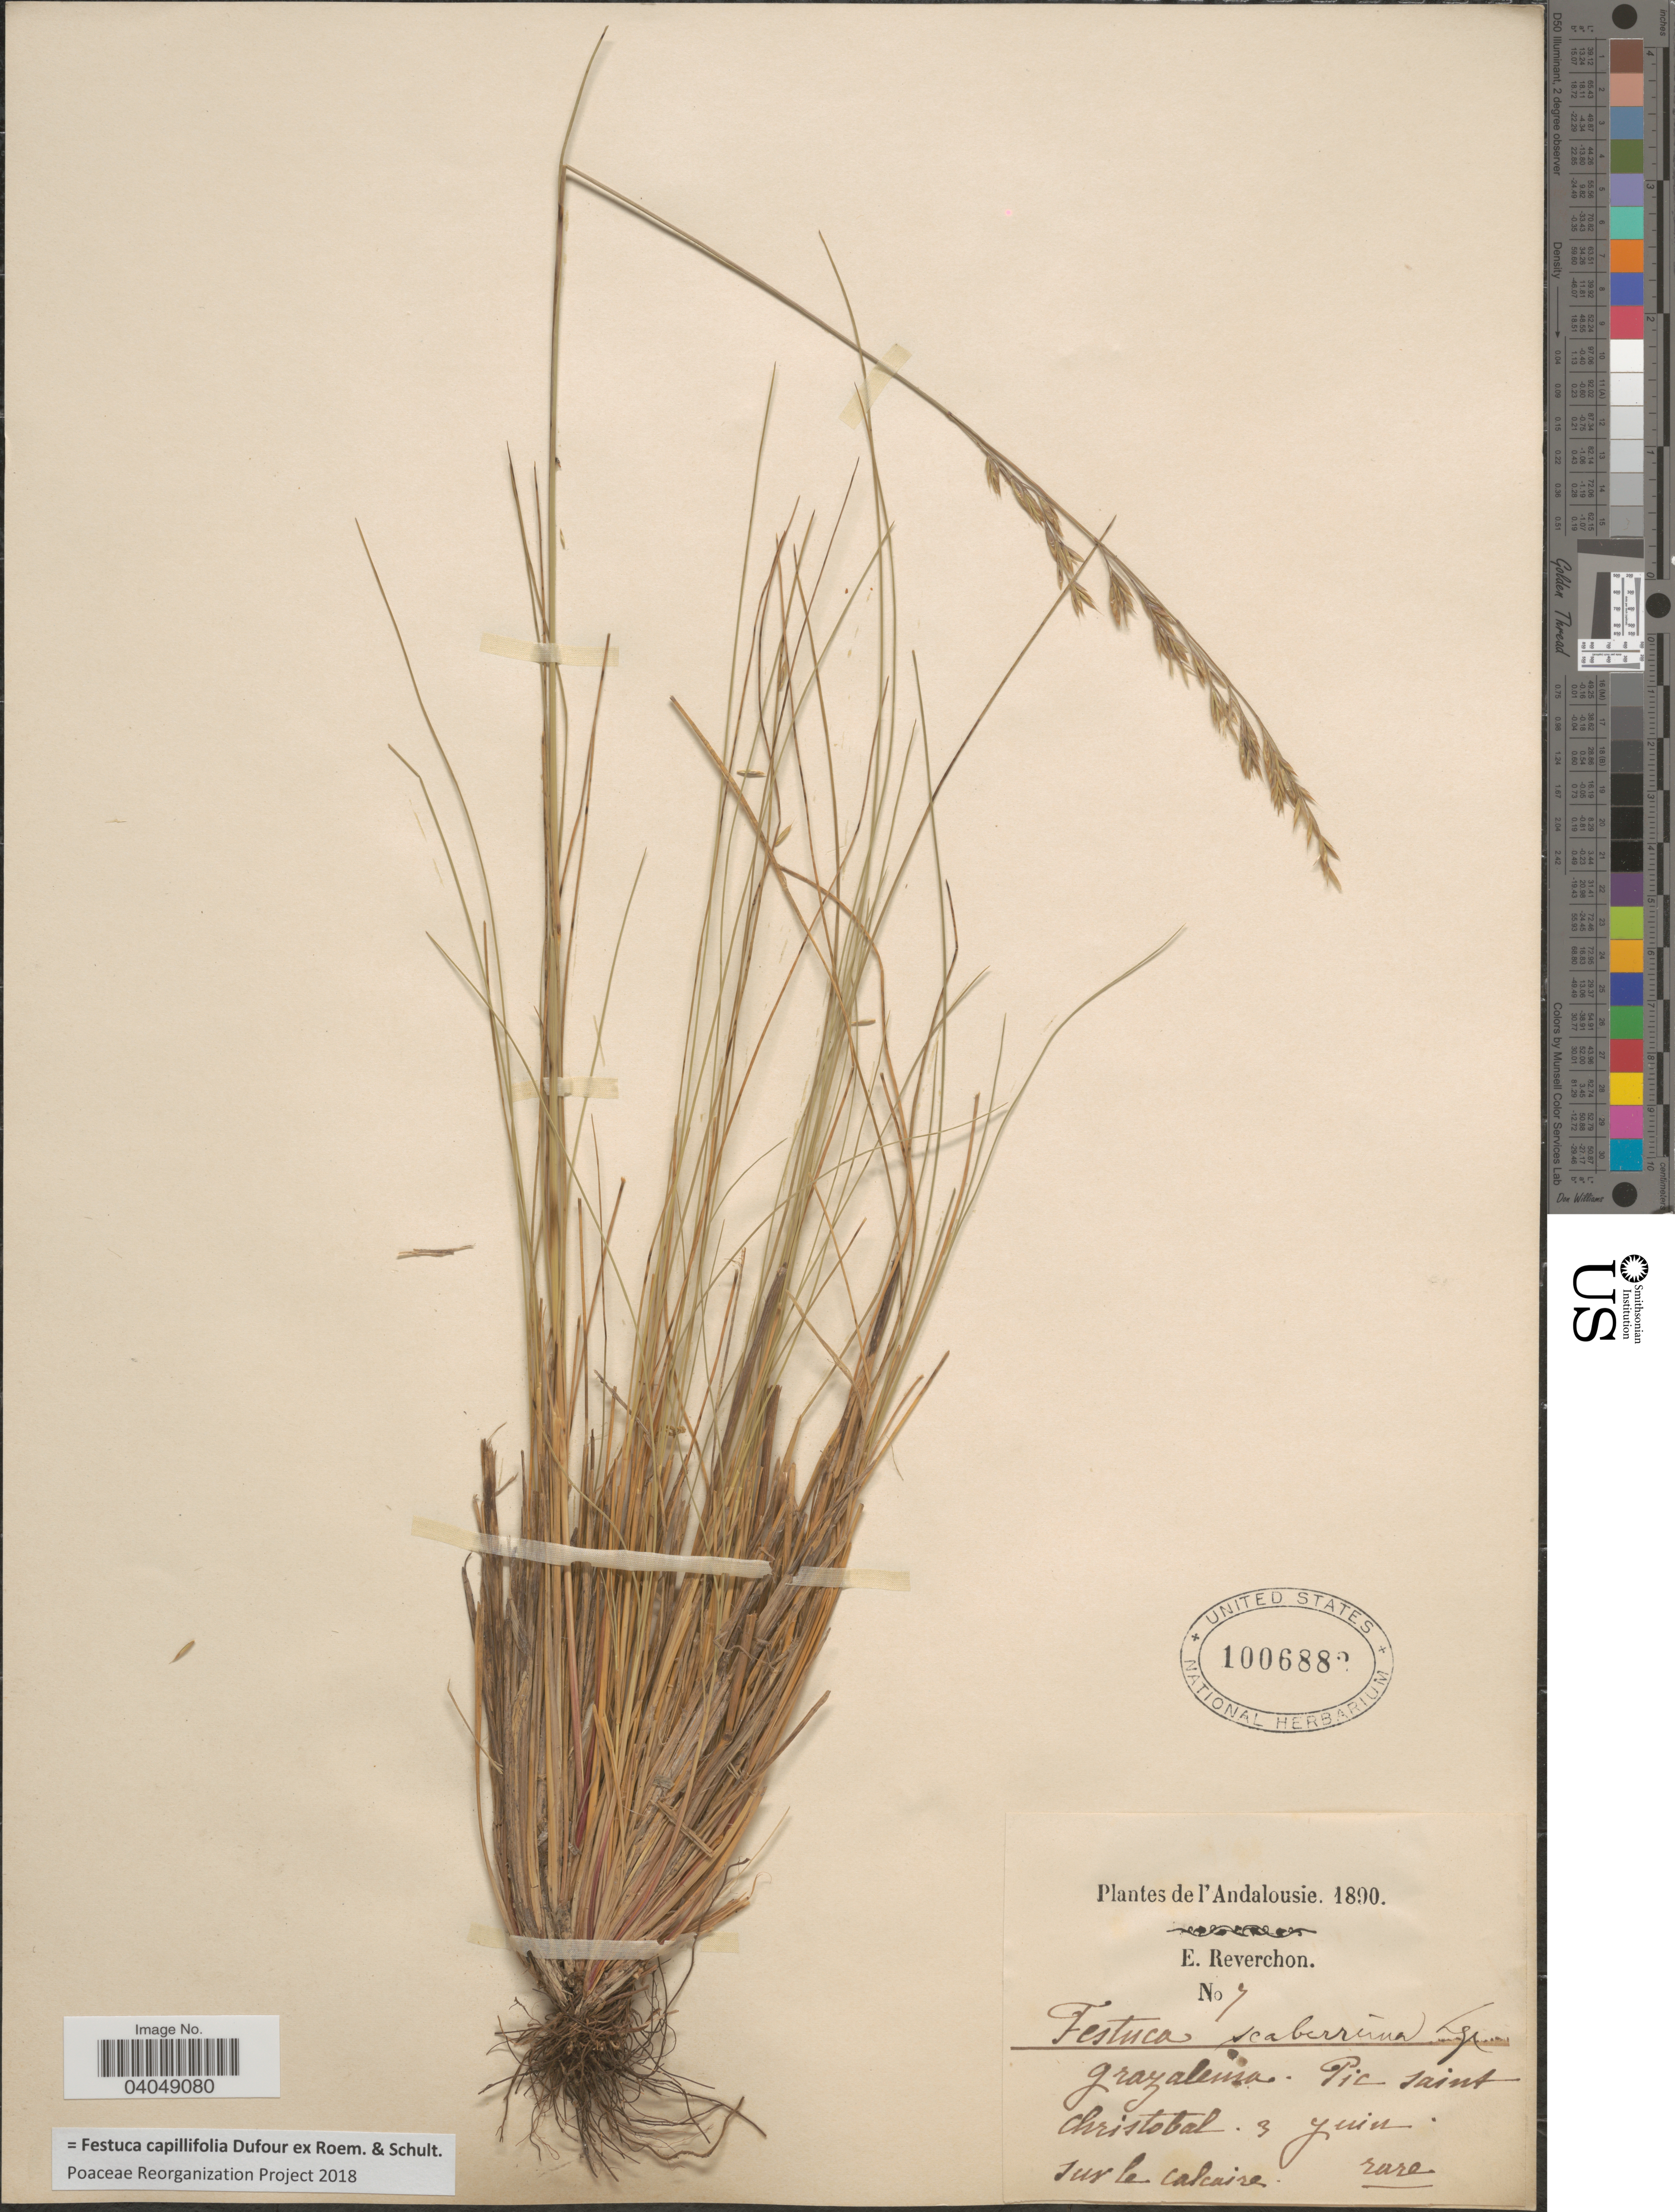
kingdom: Plantae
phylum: Tracheophyta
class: Liliopsida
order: Poales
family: Poaceae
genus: Festuca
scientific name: Festuca capillifolia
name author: Dufour ex Roem. & Schult.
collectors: E. Reverchon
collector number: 7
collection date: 1890-06-03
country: Spain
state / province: Andalucía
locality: Andalousie. Pic saint Christobal.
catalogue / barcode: US 1006882